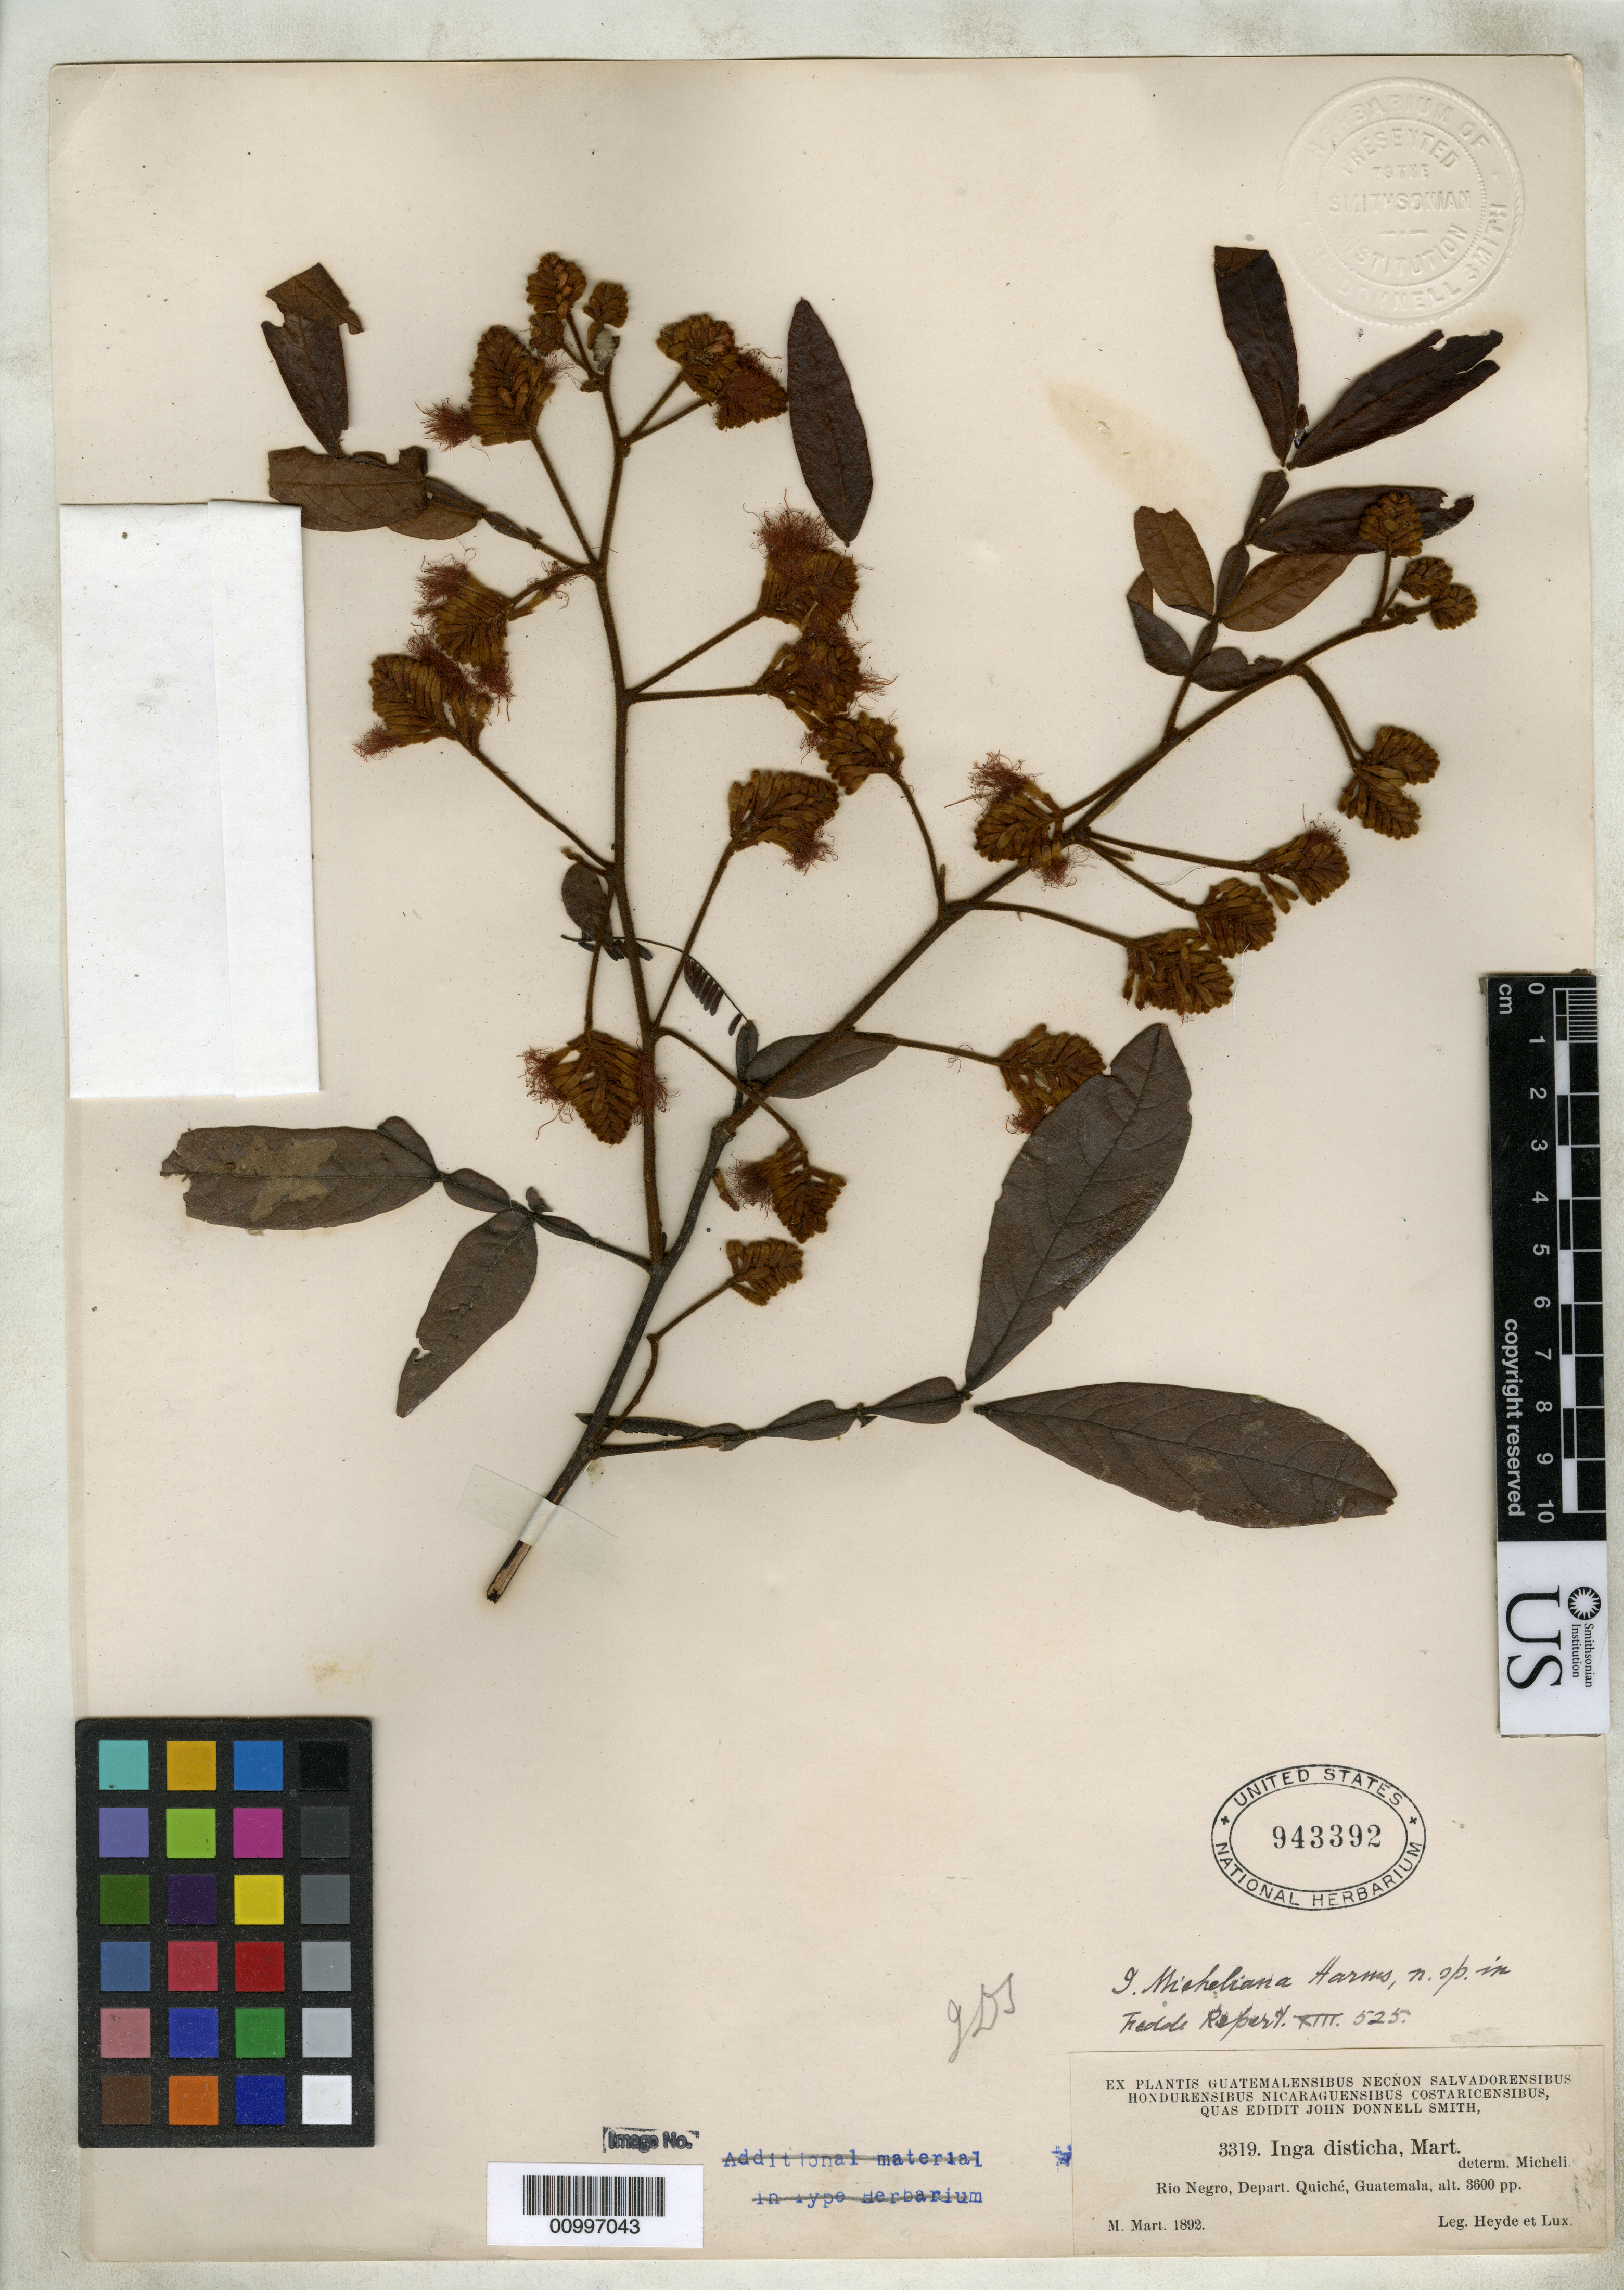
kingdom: Plantae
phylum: Tracheophyta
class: Magnoliopsida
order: Fabales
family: Fabaceae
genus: Inga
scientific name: Inga micheliana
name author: Harms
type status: Isotype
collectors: E. T. Heyde & E. Lux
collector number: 3319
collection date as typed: Mar 1892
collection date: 1892-03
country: Guatemala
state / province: El Quiché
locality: Rio Negro.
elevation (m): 1097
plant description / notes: From the herbarium of J. Donnell Smith.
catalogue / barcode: US 943392